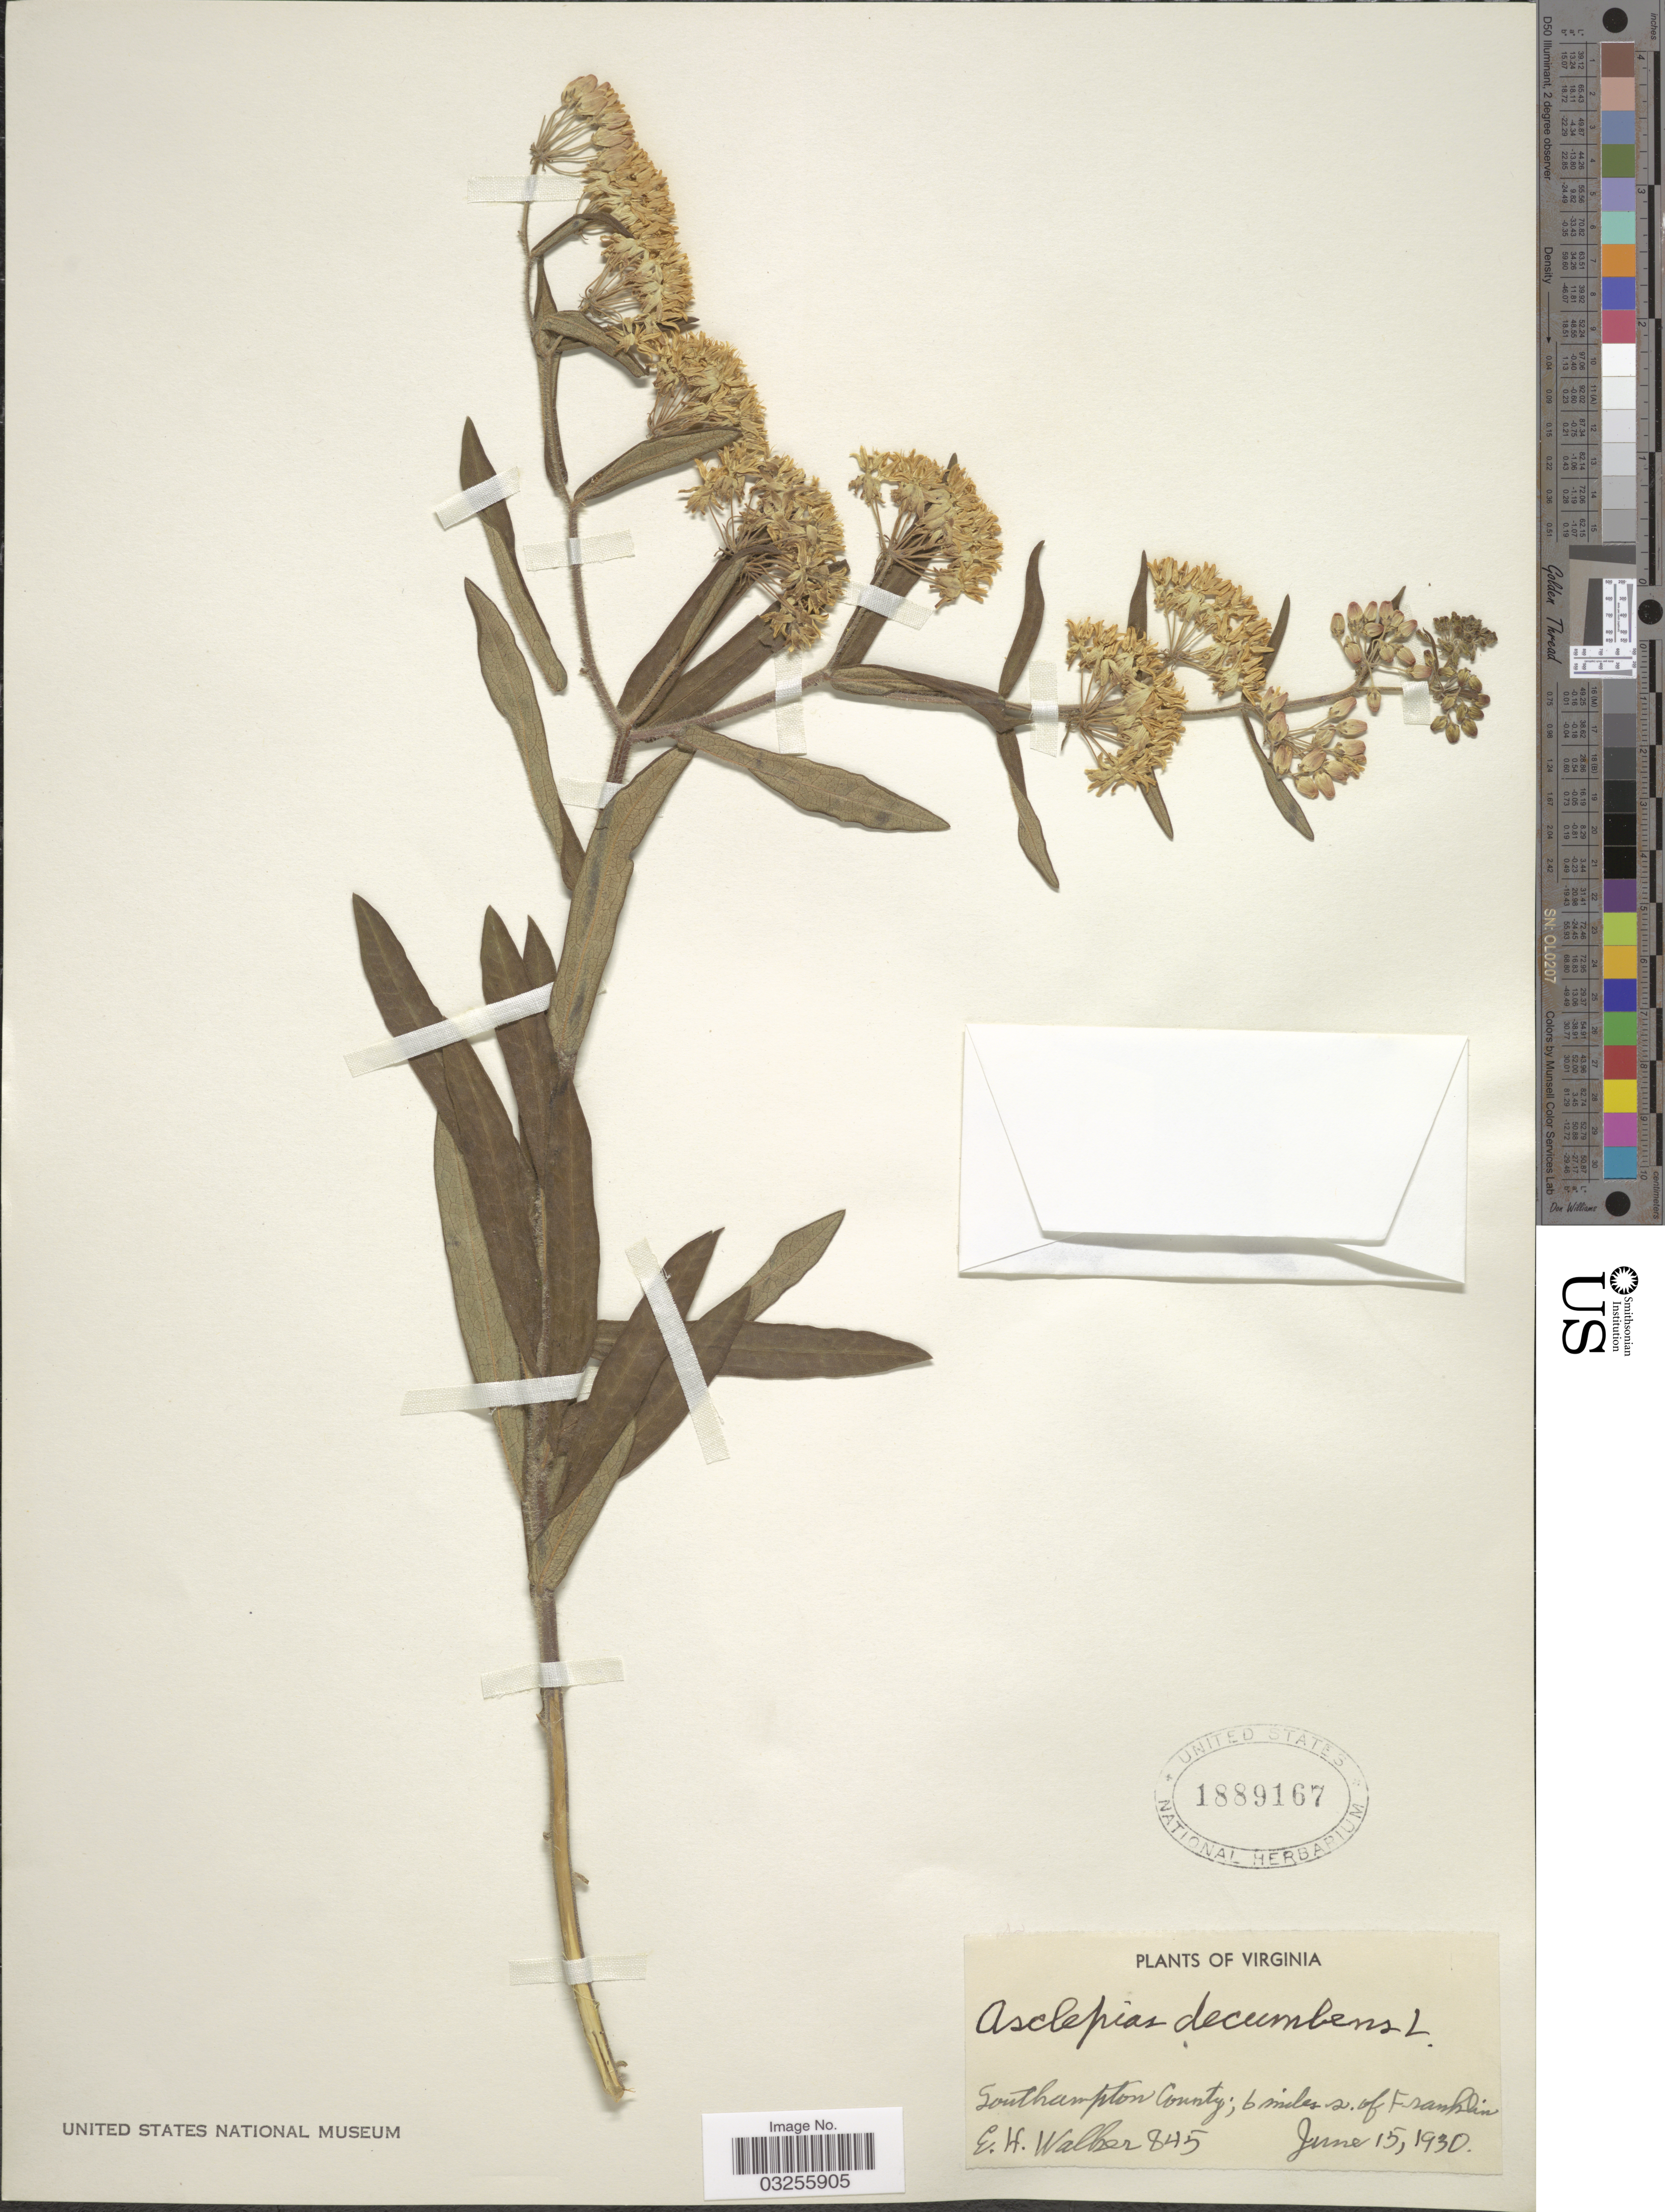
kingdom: Plantae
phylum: Tracheophyta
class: Magnoliopsida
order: Gentianales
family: Apocynaceae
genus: Asclepias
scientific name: Asclepias tuberosa subsp. interior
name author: Woodson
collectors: E. H. Walker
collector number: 845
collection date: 1930-06-15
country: United States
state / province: Virginia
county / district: Southampton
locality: Southampton County; 6 miles s. of Franklin.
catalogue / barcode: US 1889167